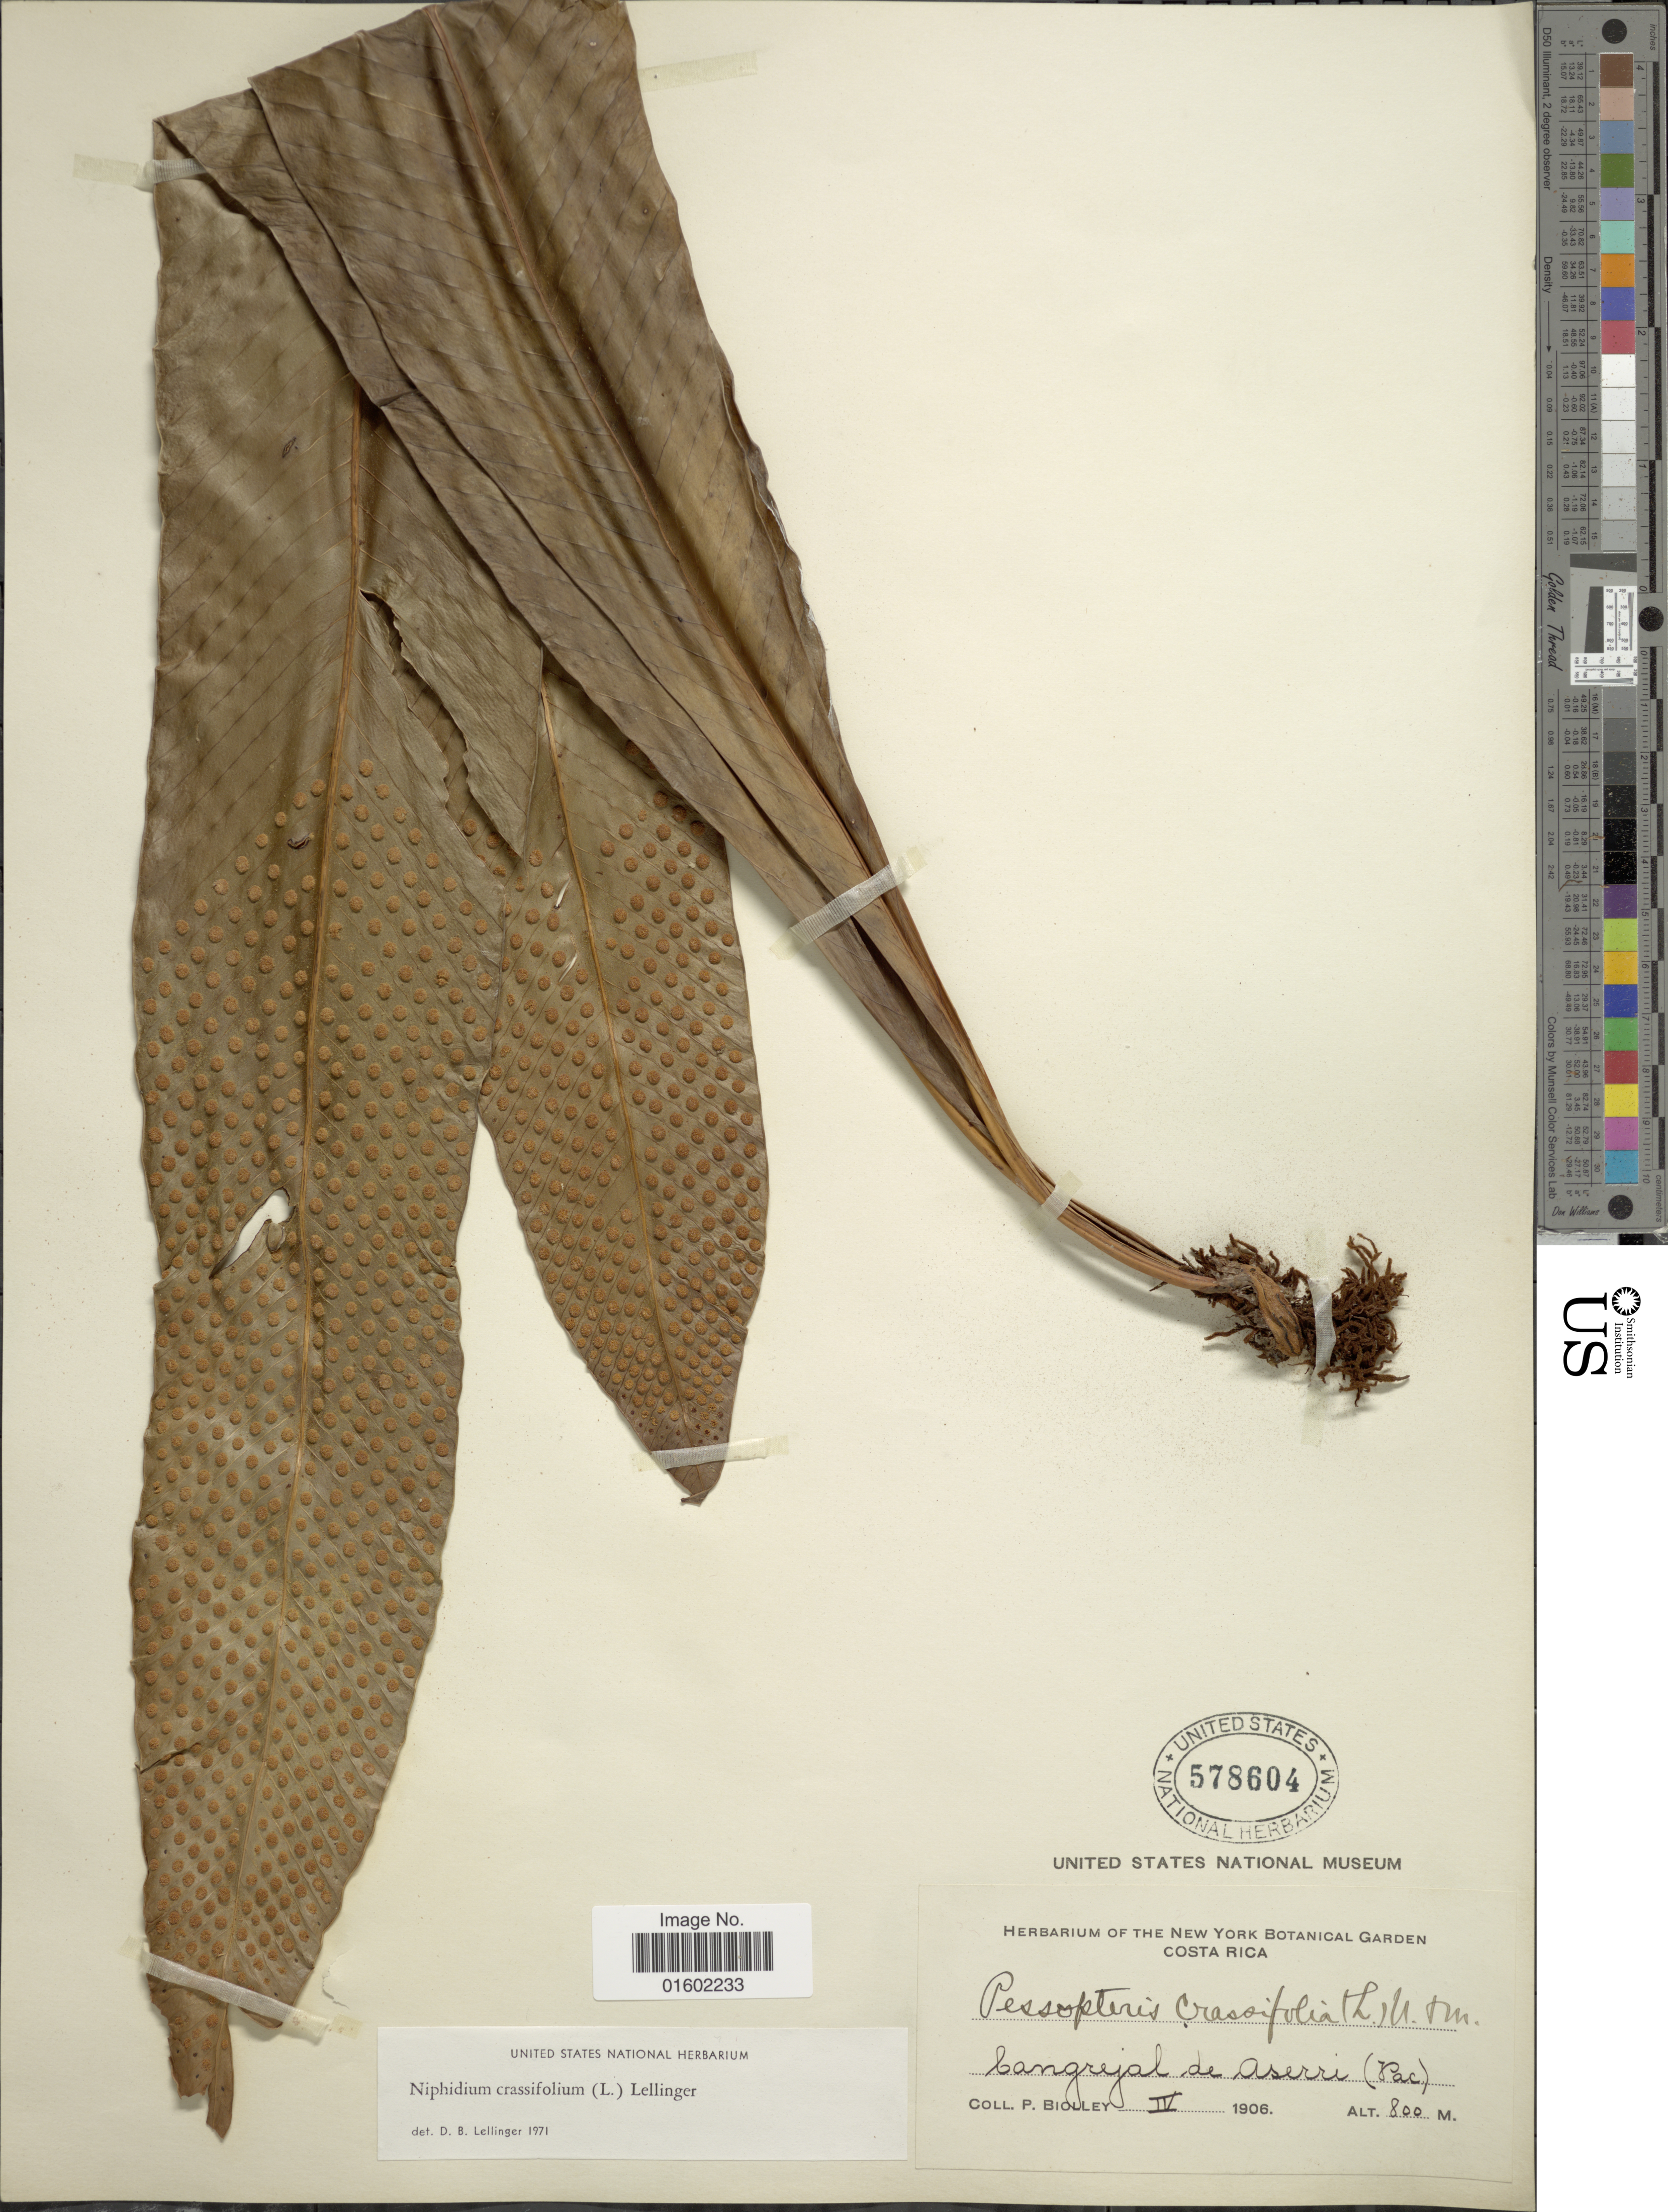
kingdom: Plantae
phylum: Tracheophyta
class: Polypodiopsida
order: Polypodiales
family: Polypodiaceae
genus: Niphidium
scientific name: Niphidium crassifolium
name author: (L.) Lellinger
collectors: P. Biolley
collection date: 1906-04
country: Costa Rica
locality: Bangrejal de Aserri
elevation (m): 800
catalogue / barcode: US 578604